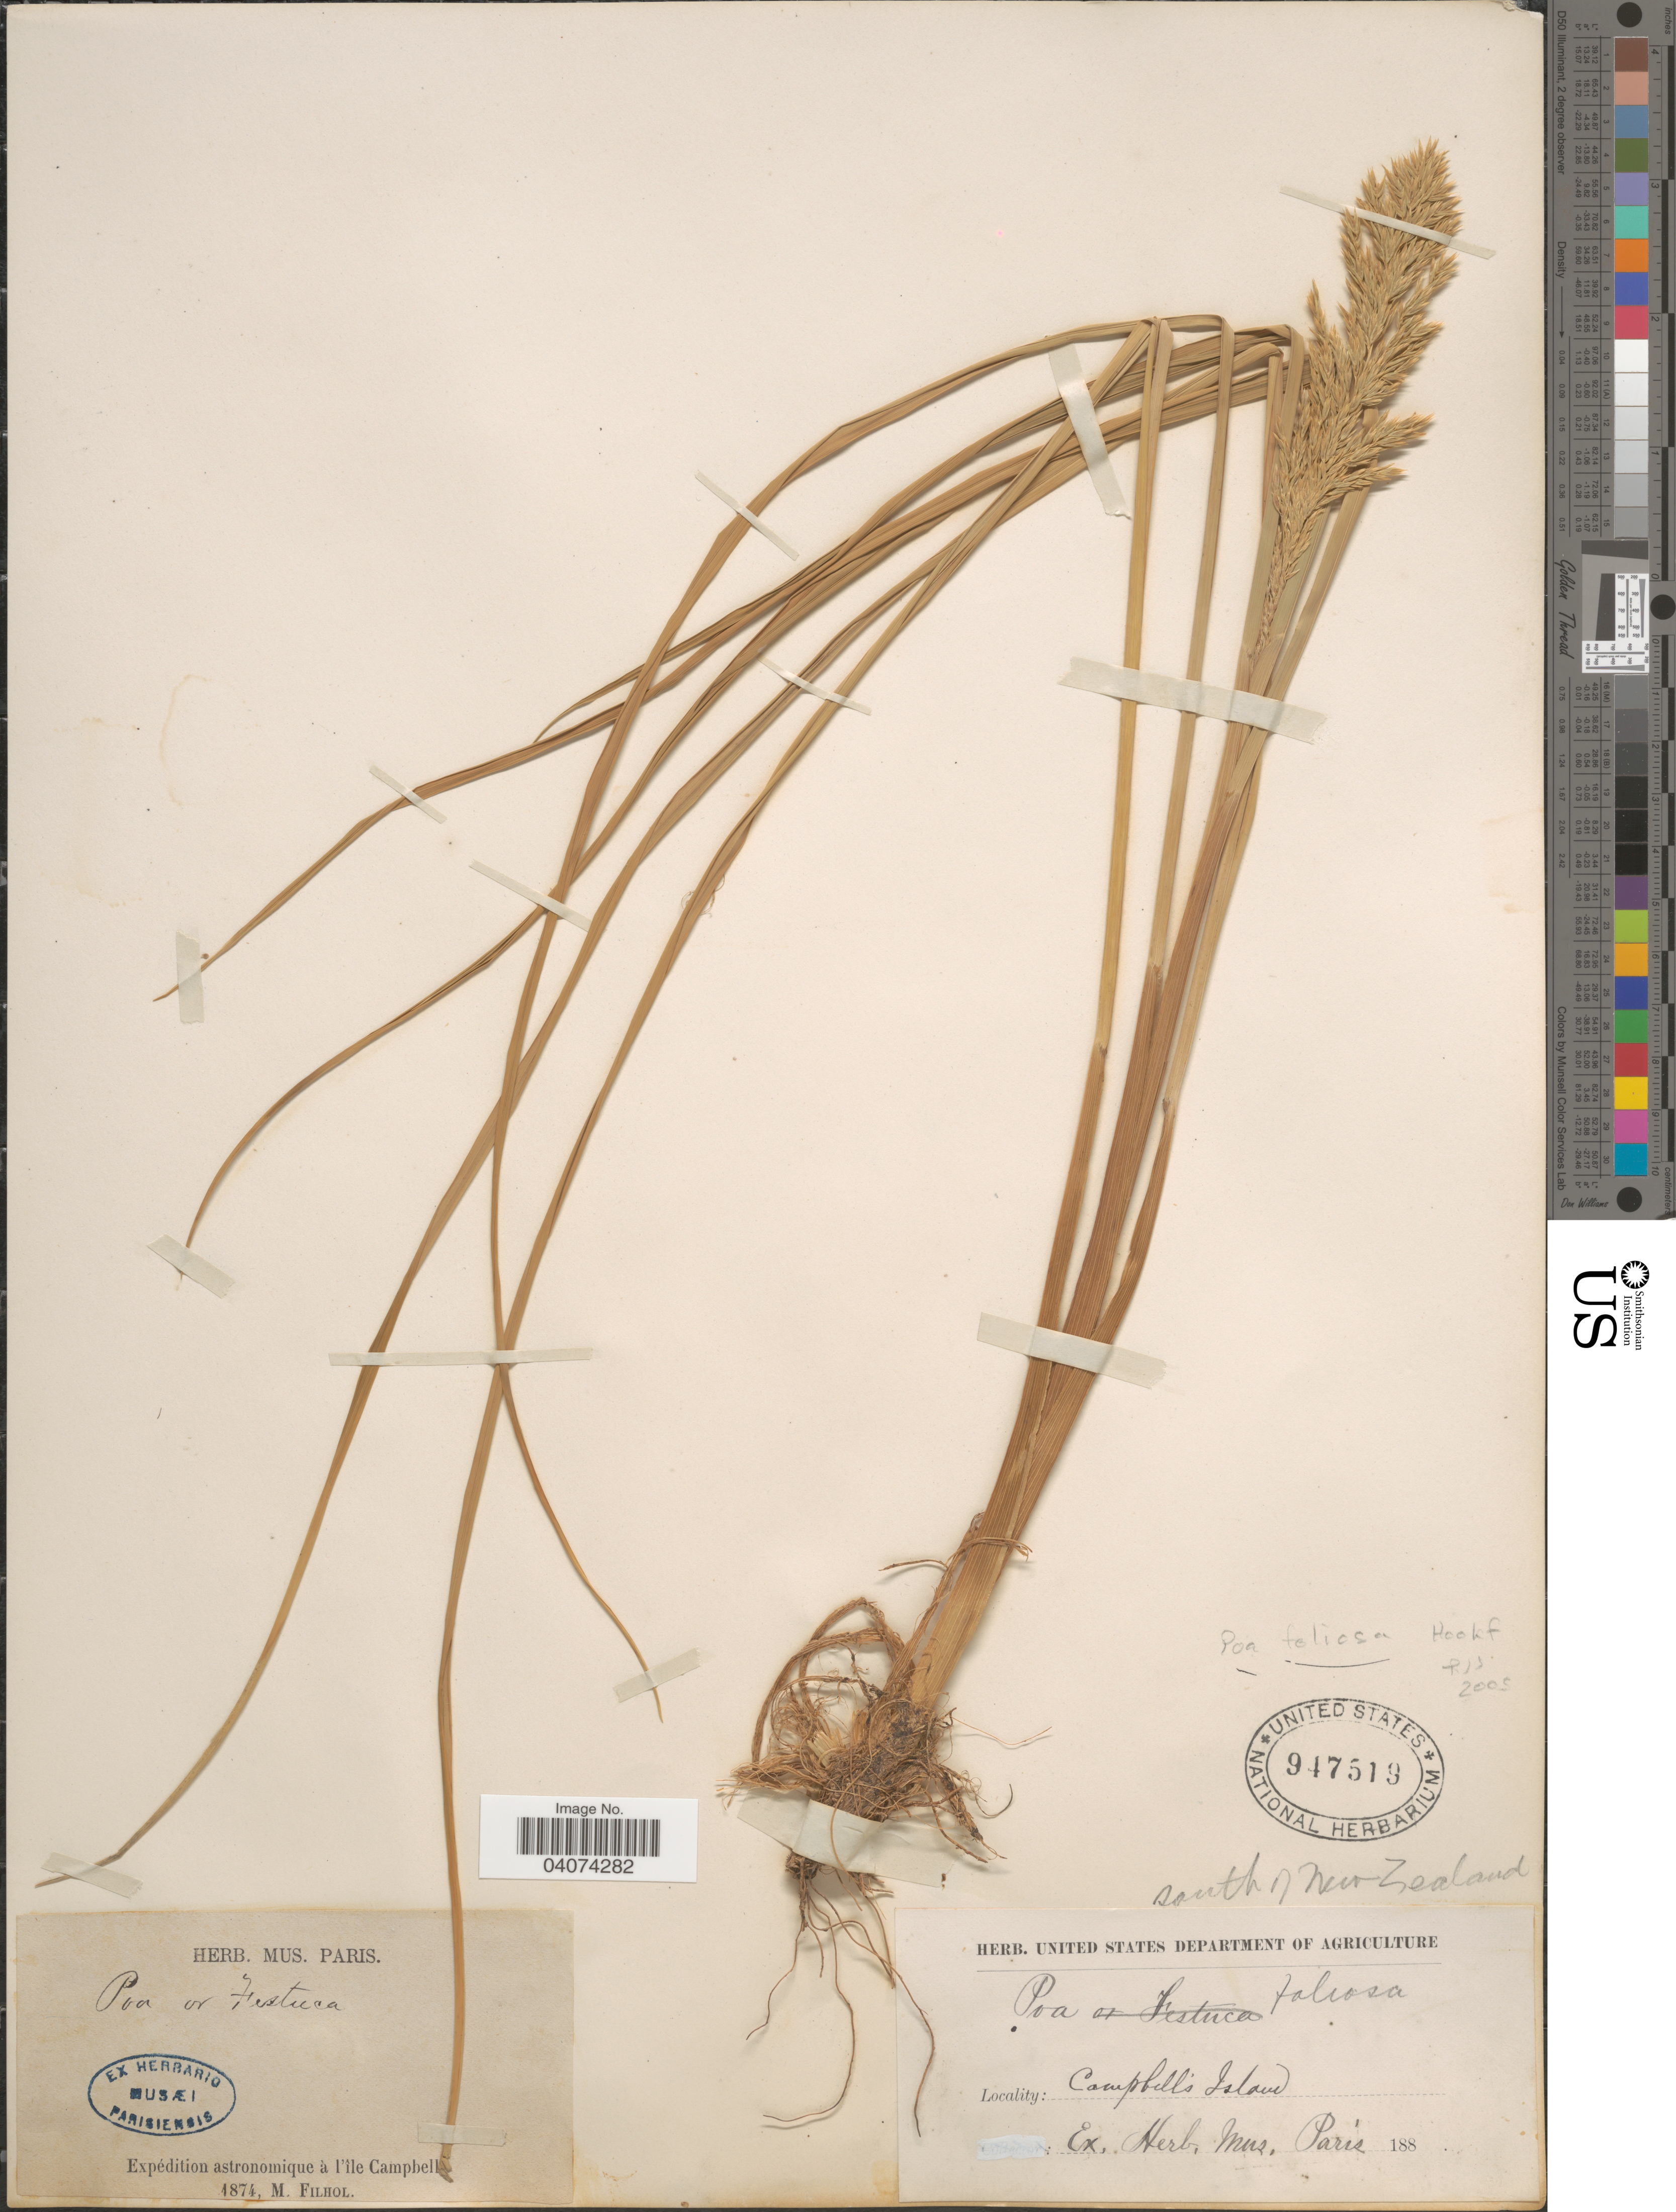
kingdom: Plantae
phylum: Tracheophyta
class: Liliopsida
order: Poales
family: Poaceae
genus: Poa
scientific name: Poa foliosa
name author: (Hook. f.) Hook. f.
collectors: M. Filhol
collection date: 1874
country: New Zealand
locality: Expédition astronomique à l'île Campbell. South of New Zealand. Campbell's Island.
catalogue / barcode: US 947519